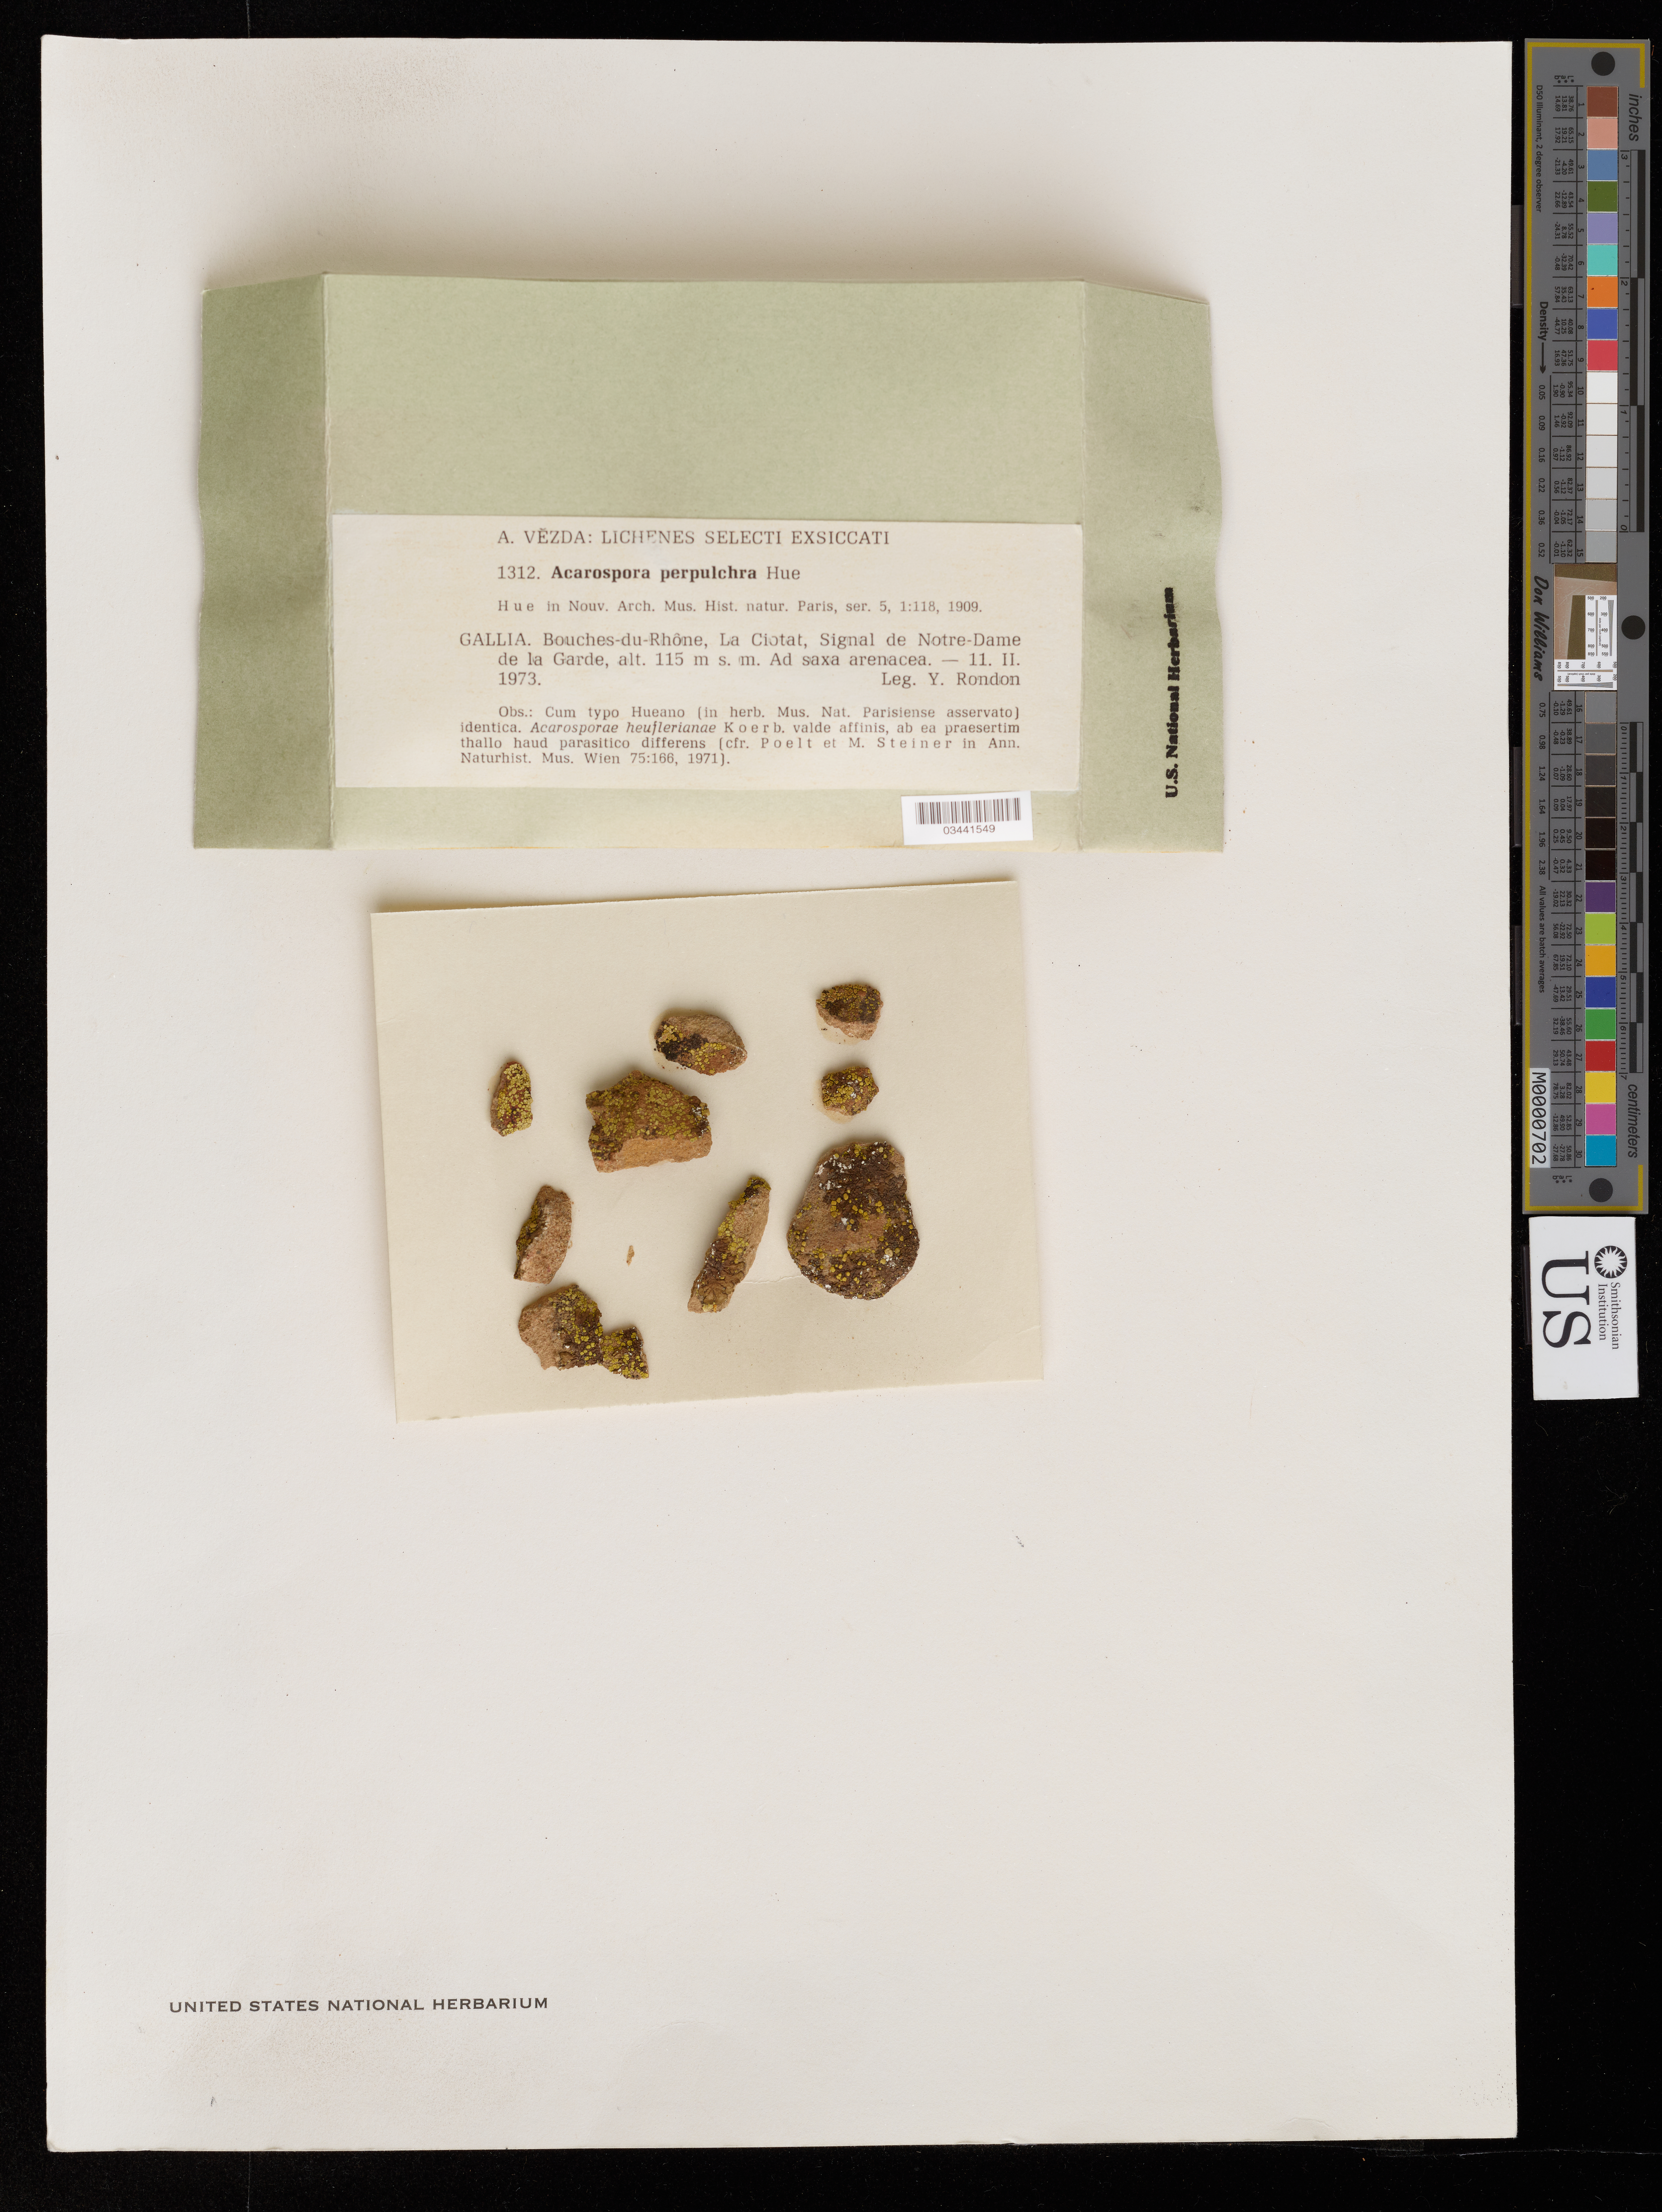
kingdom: Fungi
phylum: Ascomycota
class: Lecanoromycetes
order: Acarosporales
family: Acarosporaceae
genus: Acarospora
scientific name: Acarospora perpulchra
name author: Hue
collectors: Y. Rondon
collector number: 1312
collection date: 1973-11-11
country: France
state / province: Provence-Alpes-Côte d'Azur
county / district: Bouches-du-Rhône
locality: La Ciotat, Signal de Notre-Dame de la Garde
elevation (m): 115